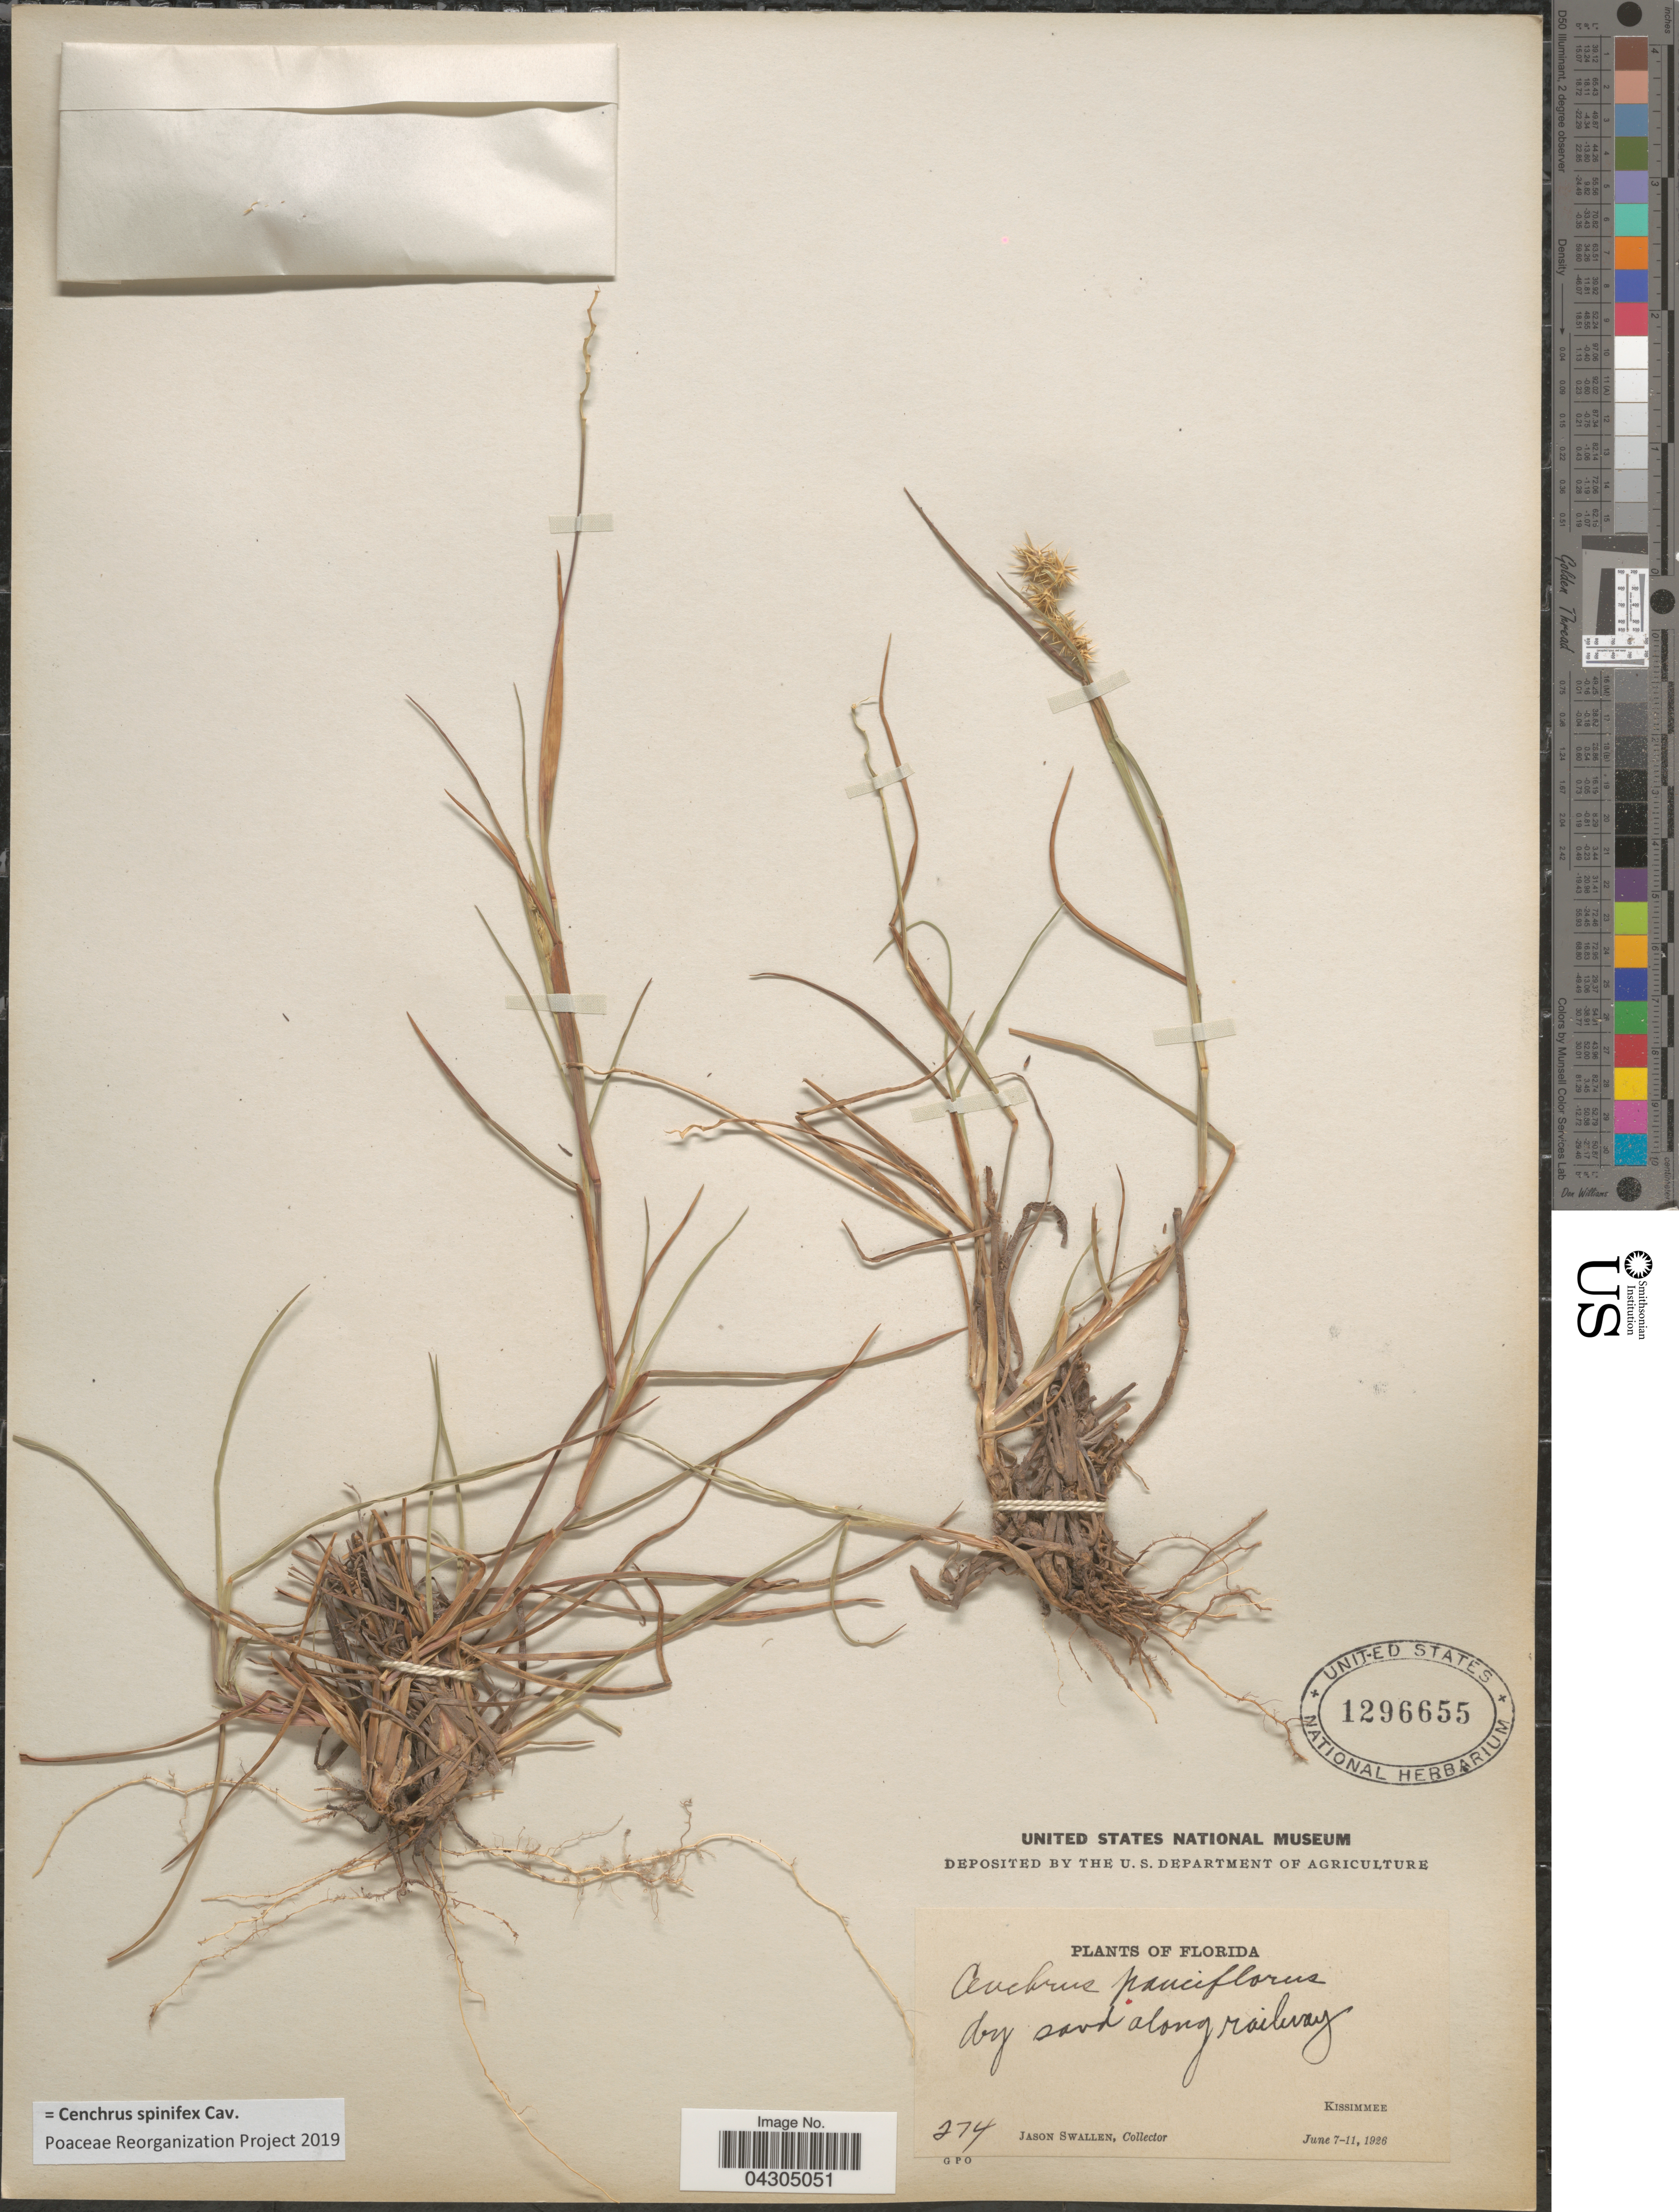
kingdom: Plantae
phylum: Tracheophyta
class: Liliopsida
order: Poales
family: Poaceae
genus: Cenchrus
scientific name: Cenchrus spinifex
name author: Cav.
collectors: J. R. Swallen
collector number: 274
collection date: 1926-06-07/1926-06-11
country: United States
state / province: Florida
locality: Dry sand along railway. Kissimmee.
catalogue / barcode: US 1296655